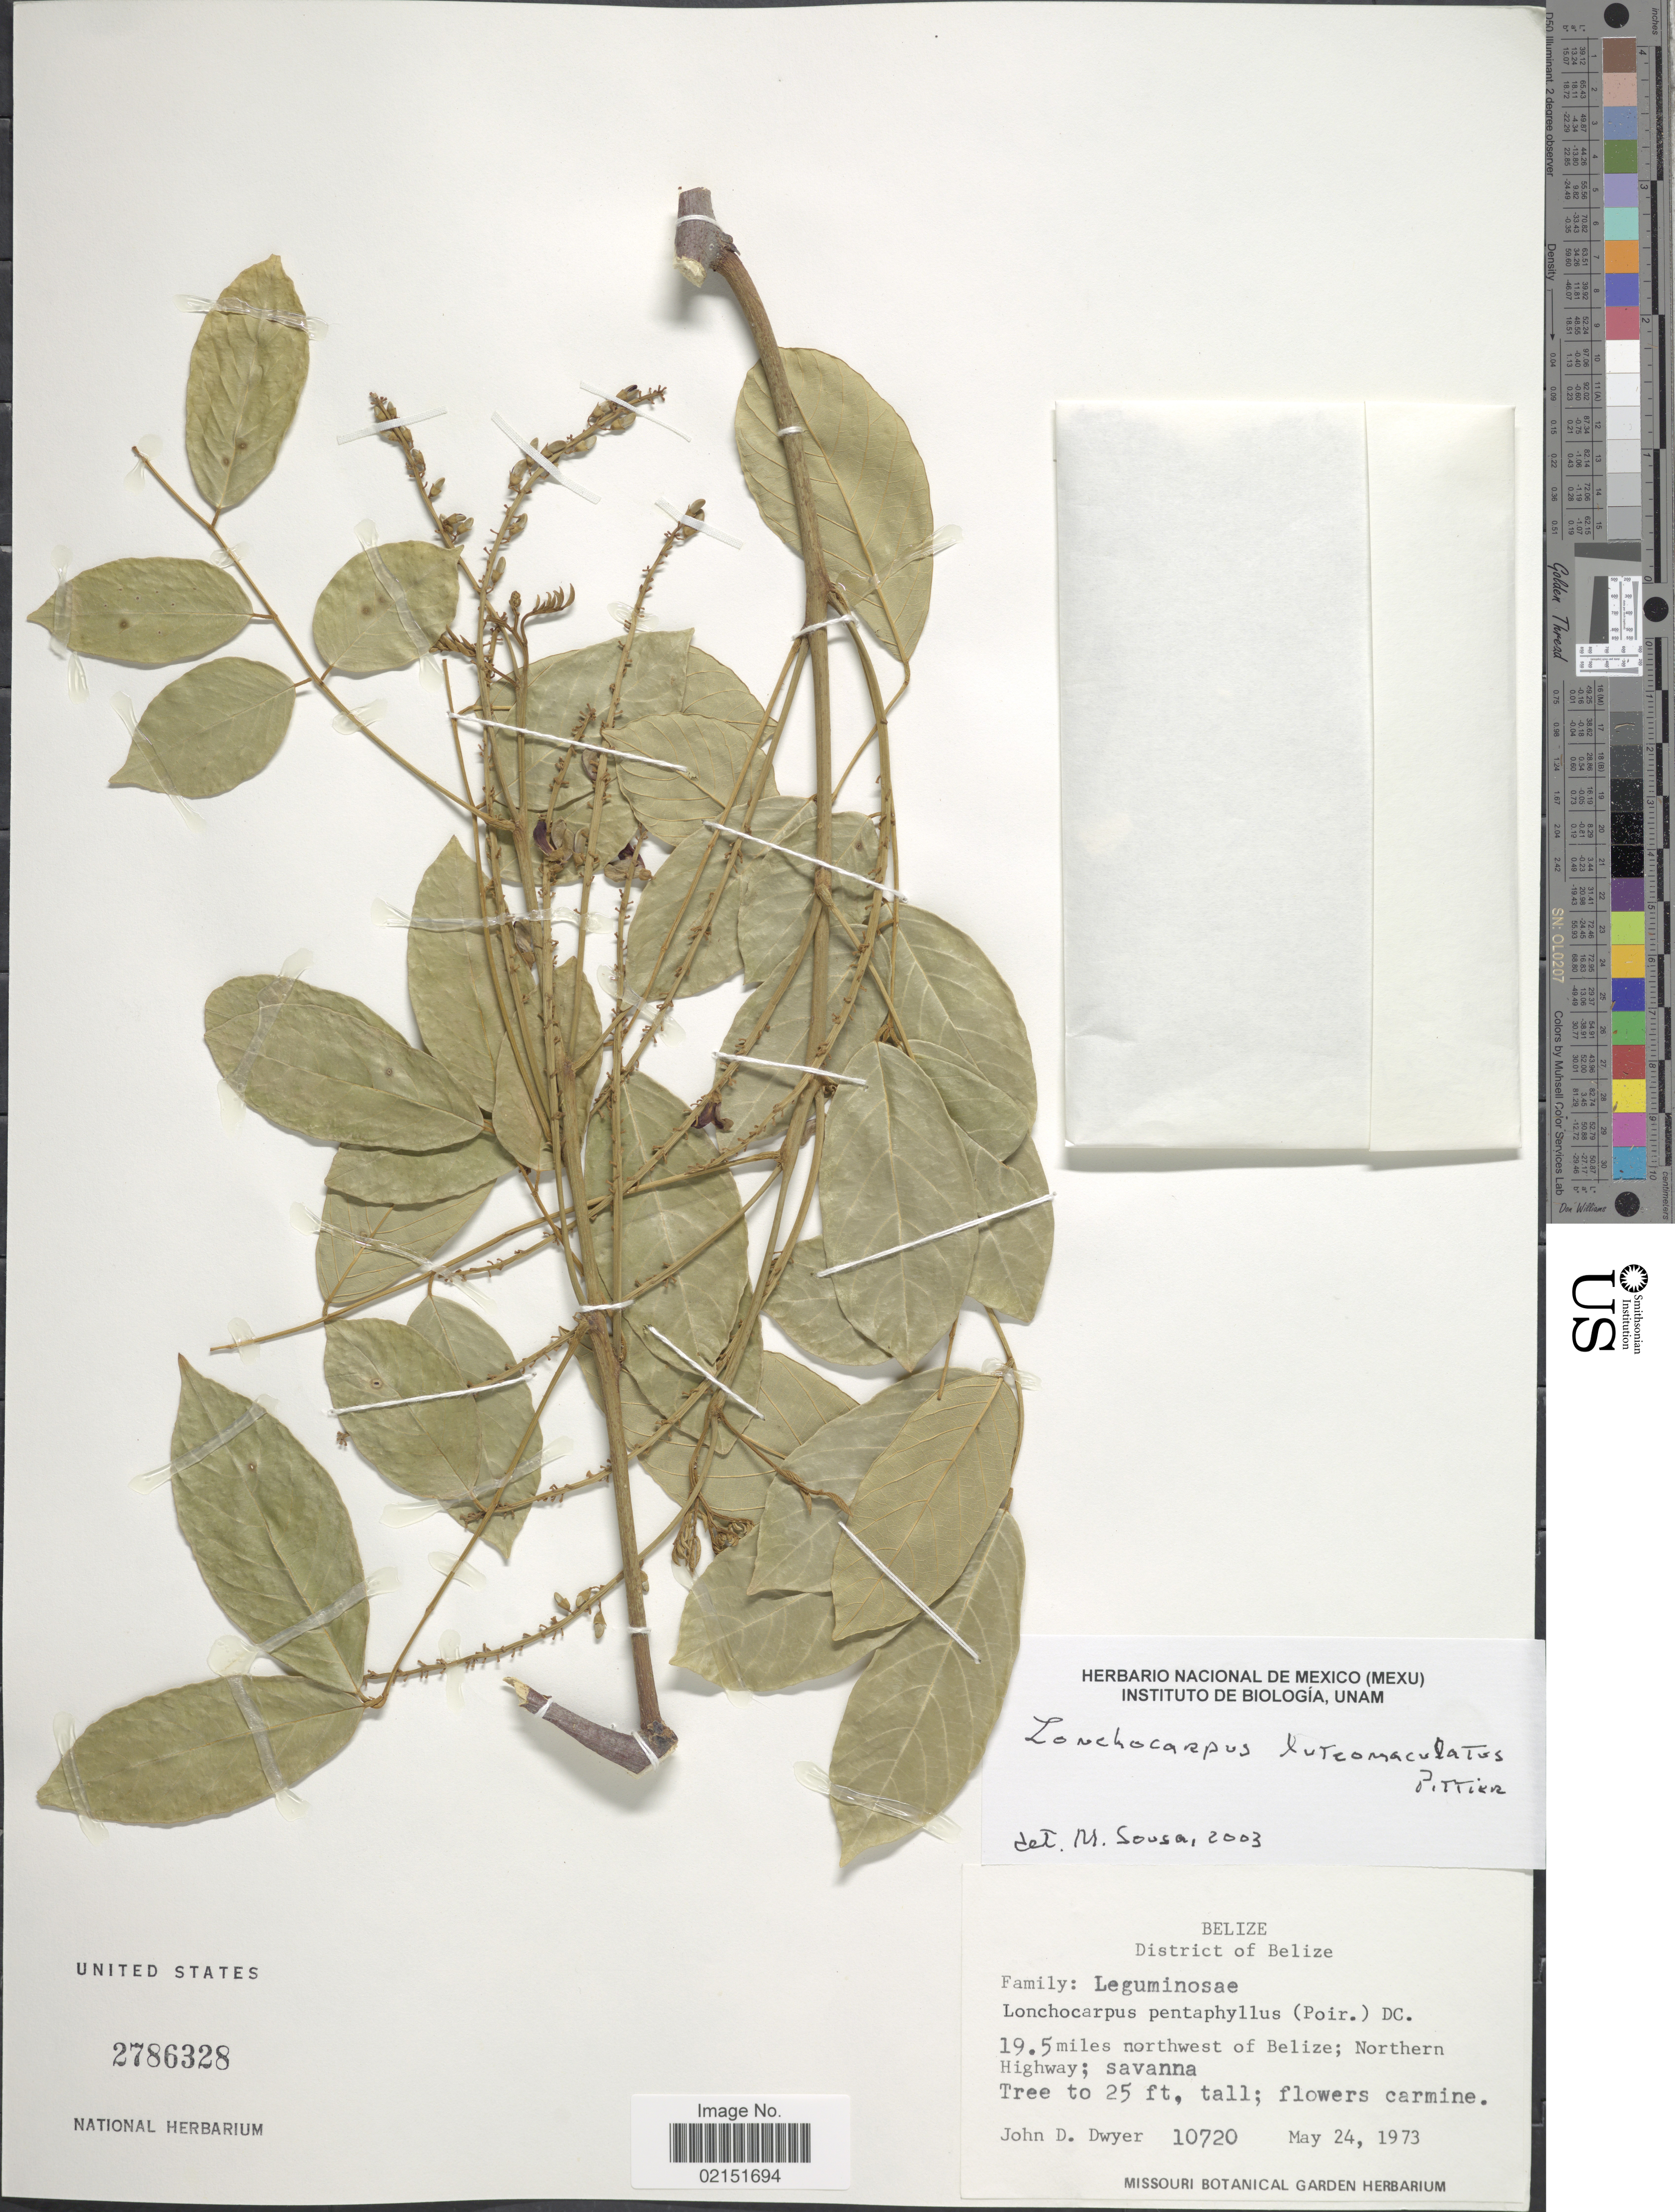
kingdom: Plantae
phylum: Tracheophyta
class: Magnoliopsida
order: Fabales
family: Fabaceae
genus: Lonchocarpus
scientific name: Lonchocarpus luteomaculatus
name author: Pittier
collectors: J. D. Dwyer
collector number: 10720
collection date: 1973-05-24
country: Belize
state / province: Belize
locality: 19.5 miles northwest of Belize; Northern Highway; savanna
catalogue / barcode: US 2786328